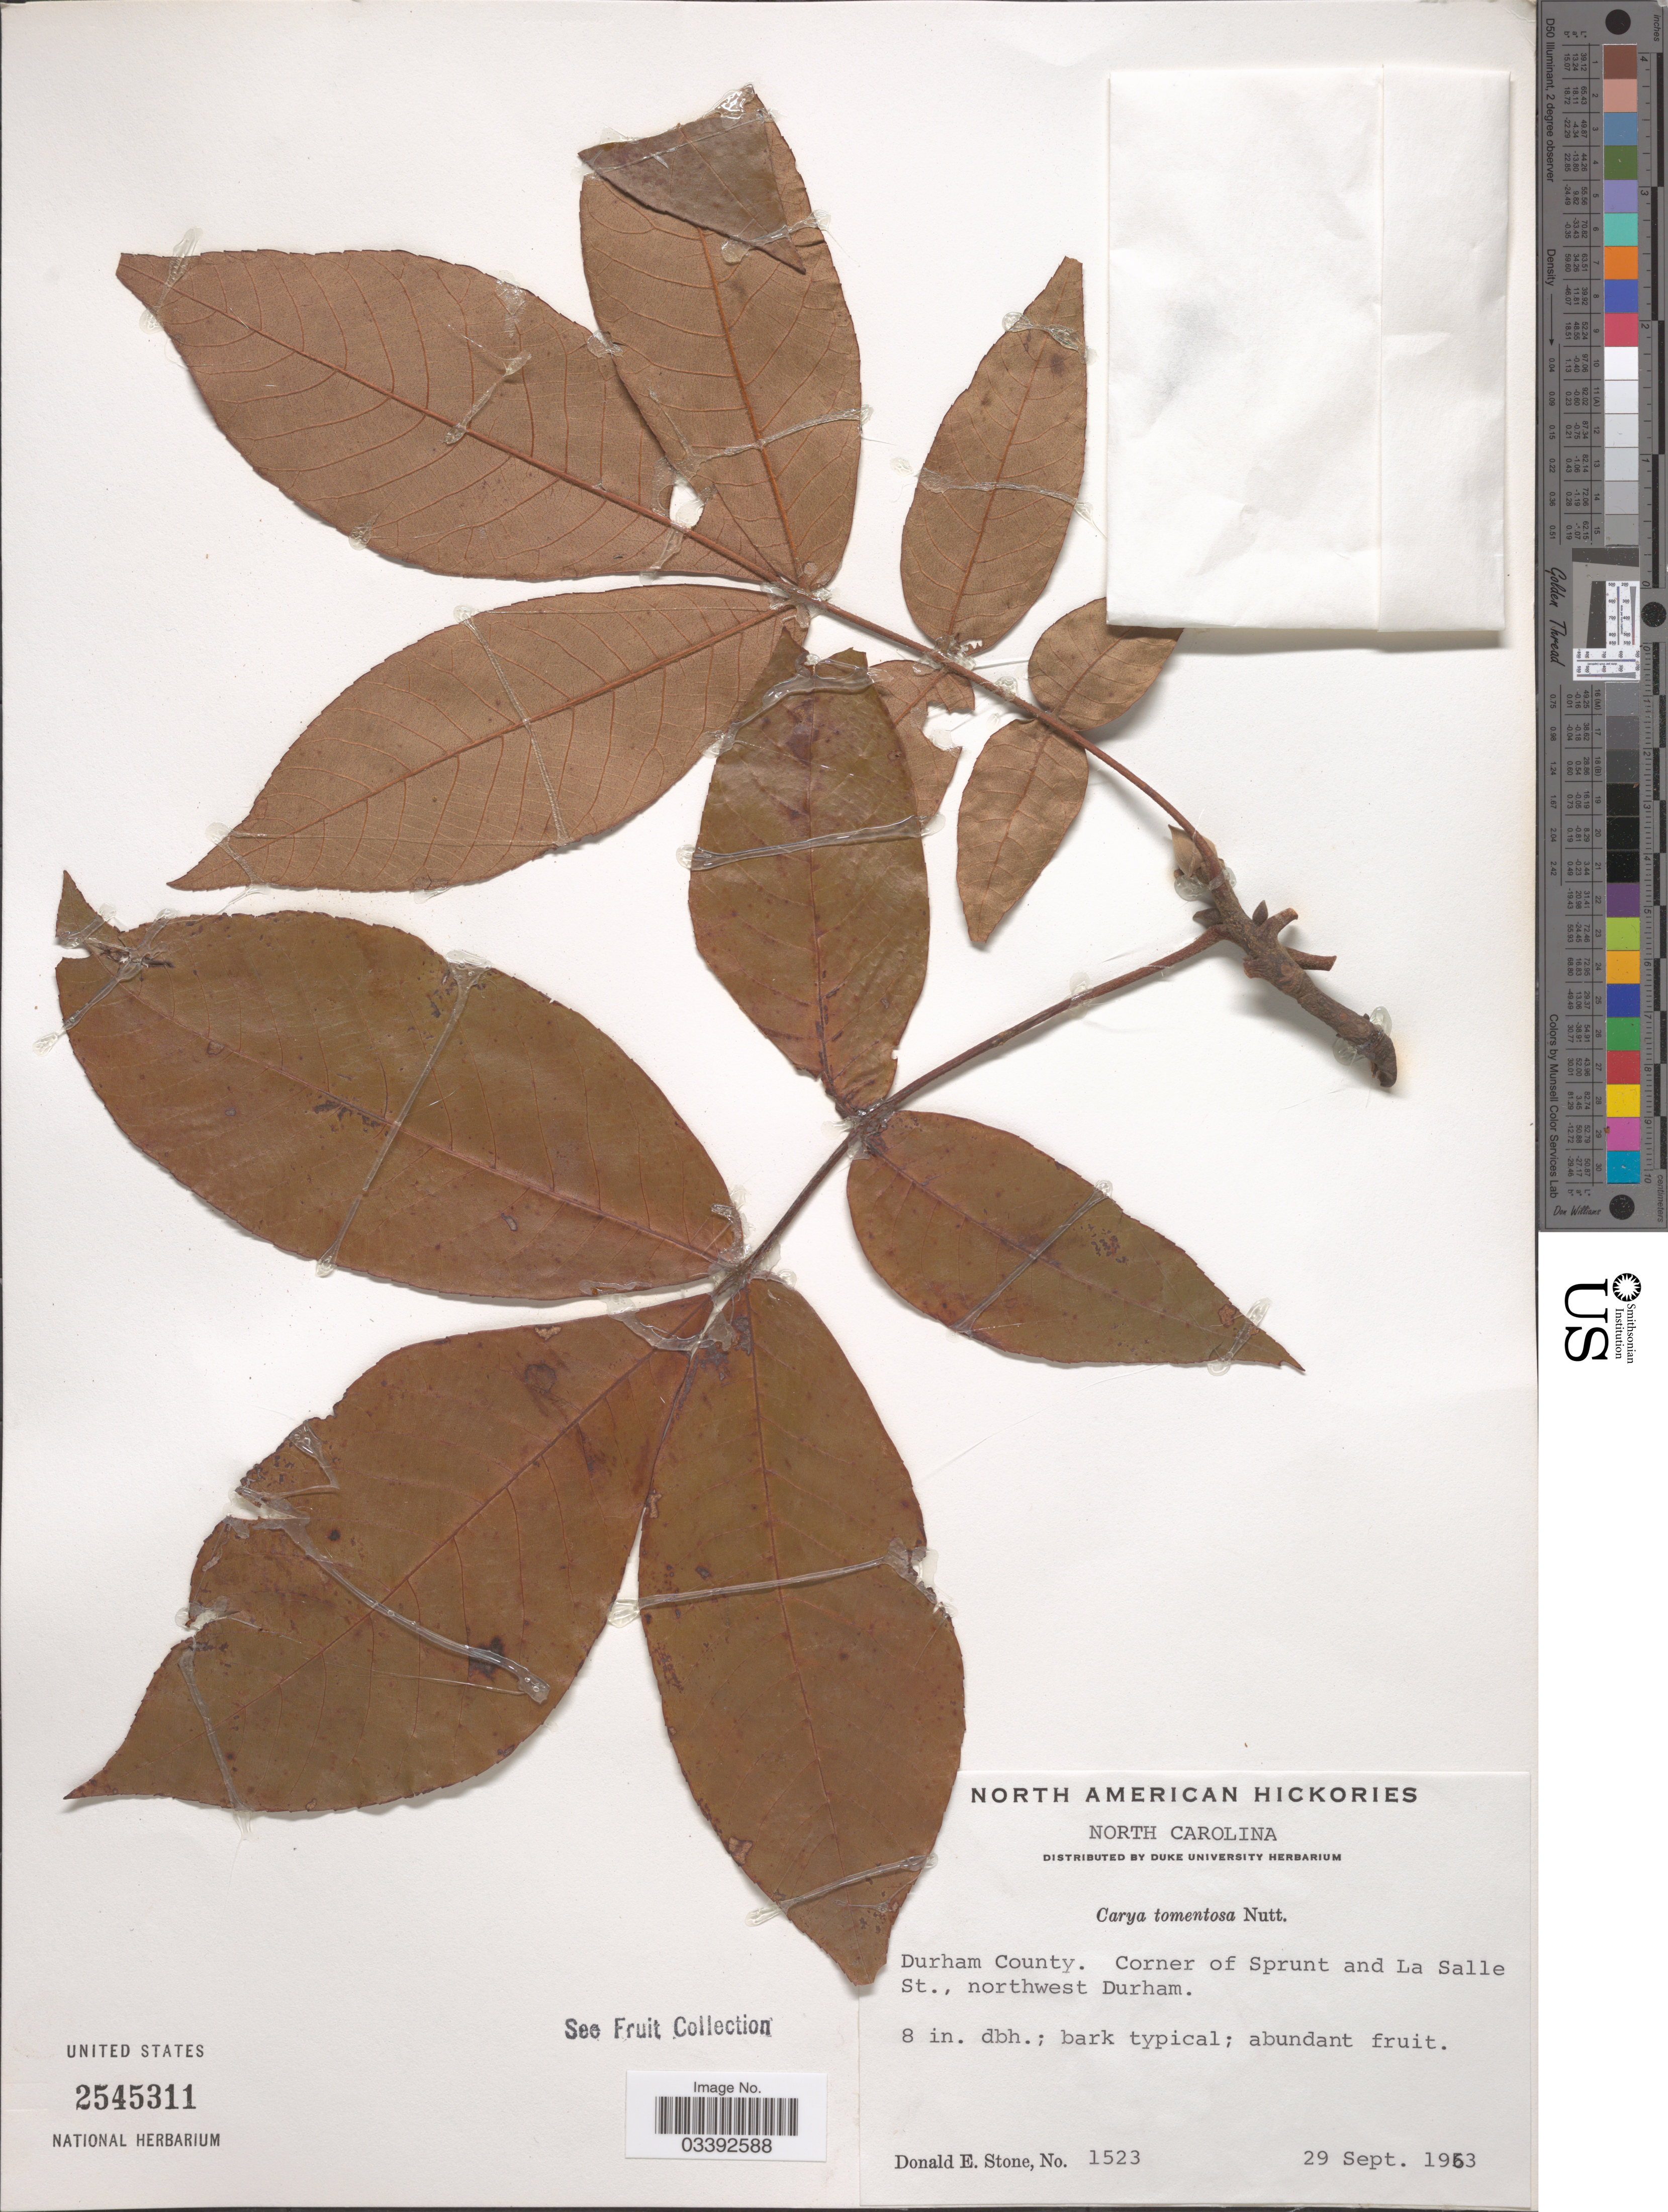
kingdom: Plantae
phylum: Tracheophyta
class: Magnoliopsida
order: Fagales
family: Juglandaceae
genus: Carya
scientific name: Carya tomentosa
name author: (Lam.) Nutt.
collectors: D. E. Stone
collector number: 1523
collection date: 1963-09-29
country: United States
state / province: North Carolina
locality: Durham County. Corner of Sprunt and La Salle St., northwest Durham.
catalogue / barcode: US 2545311